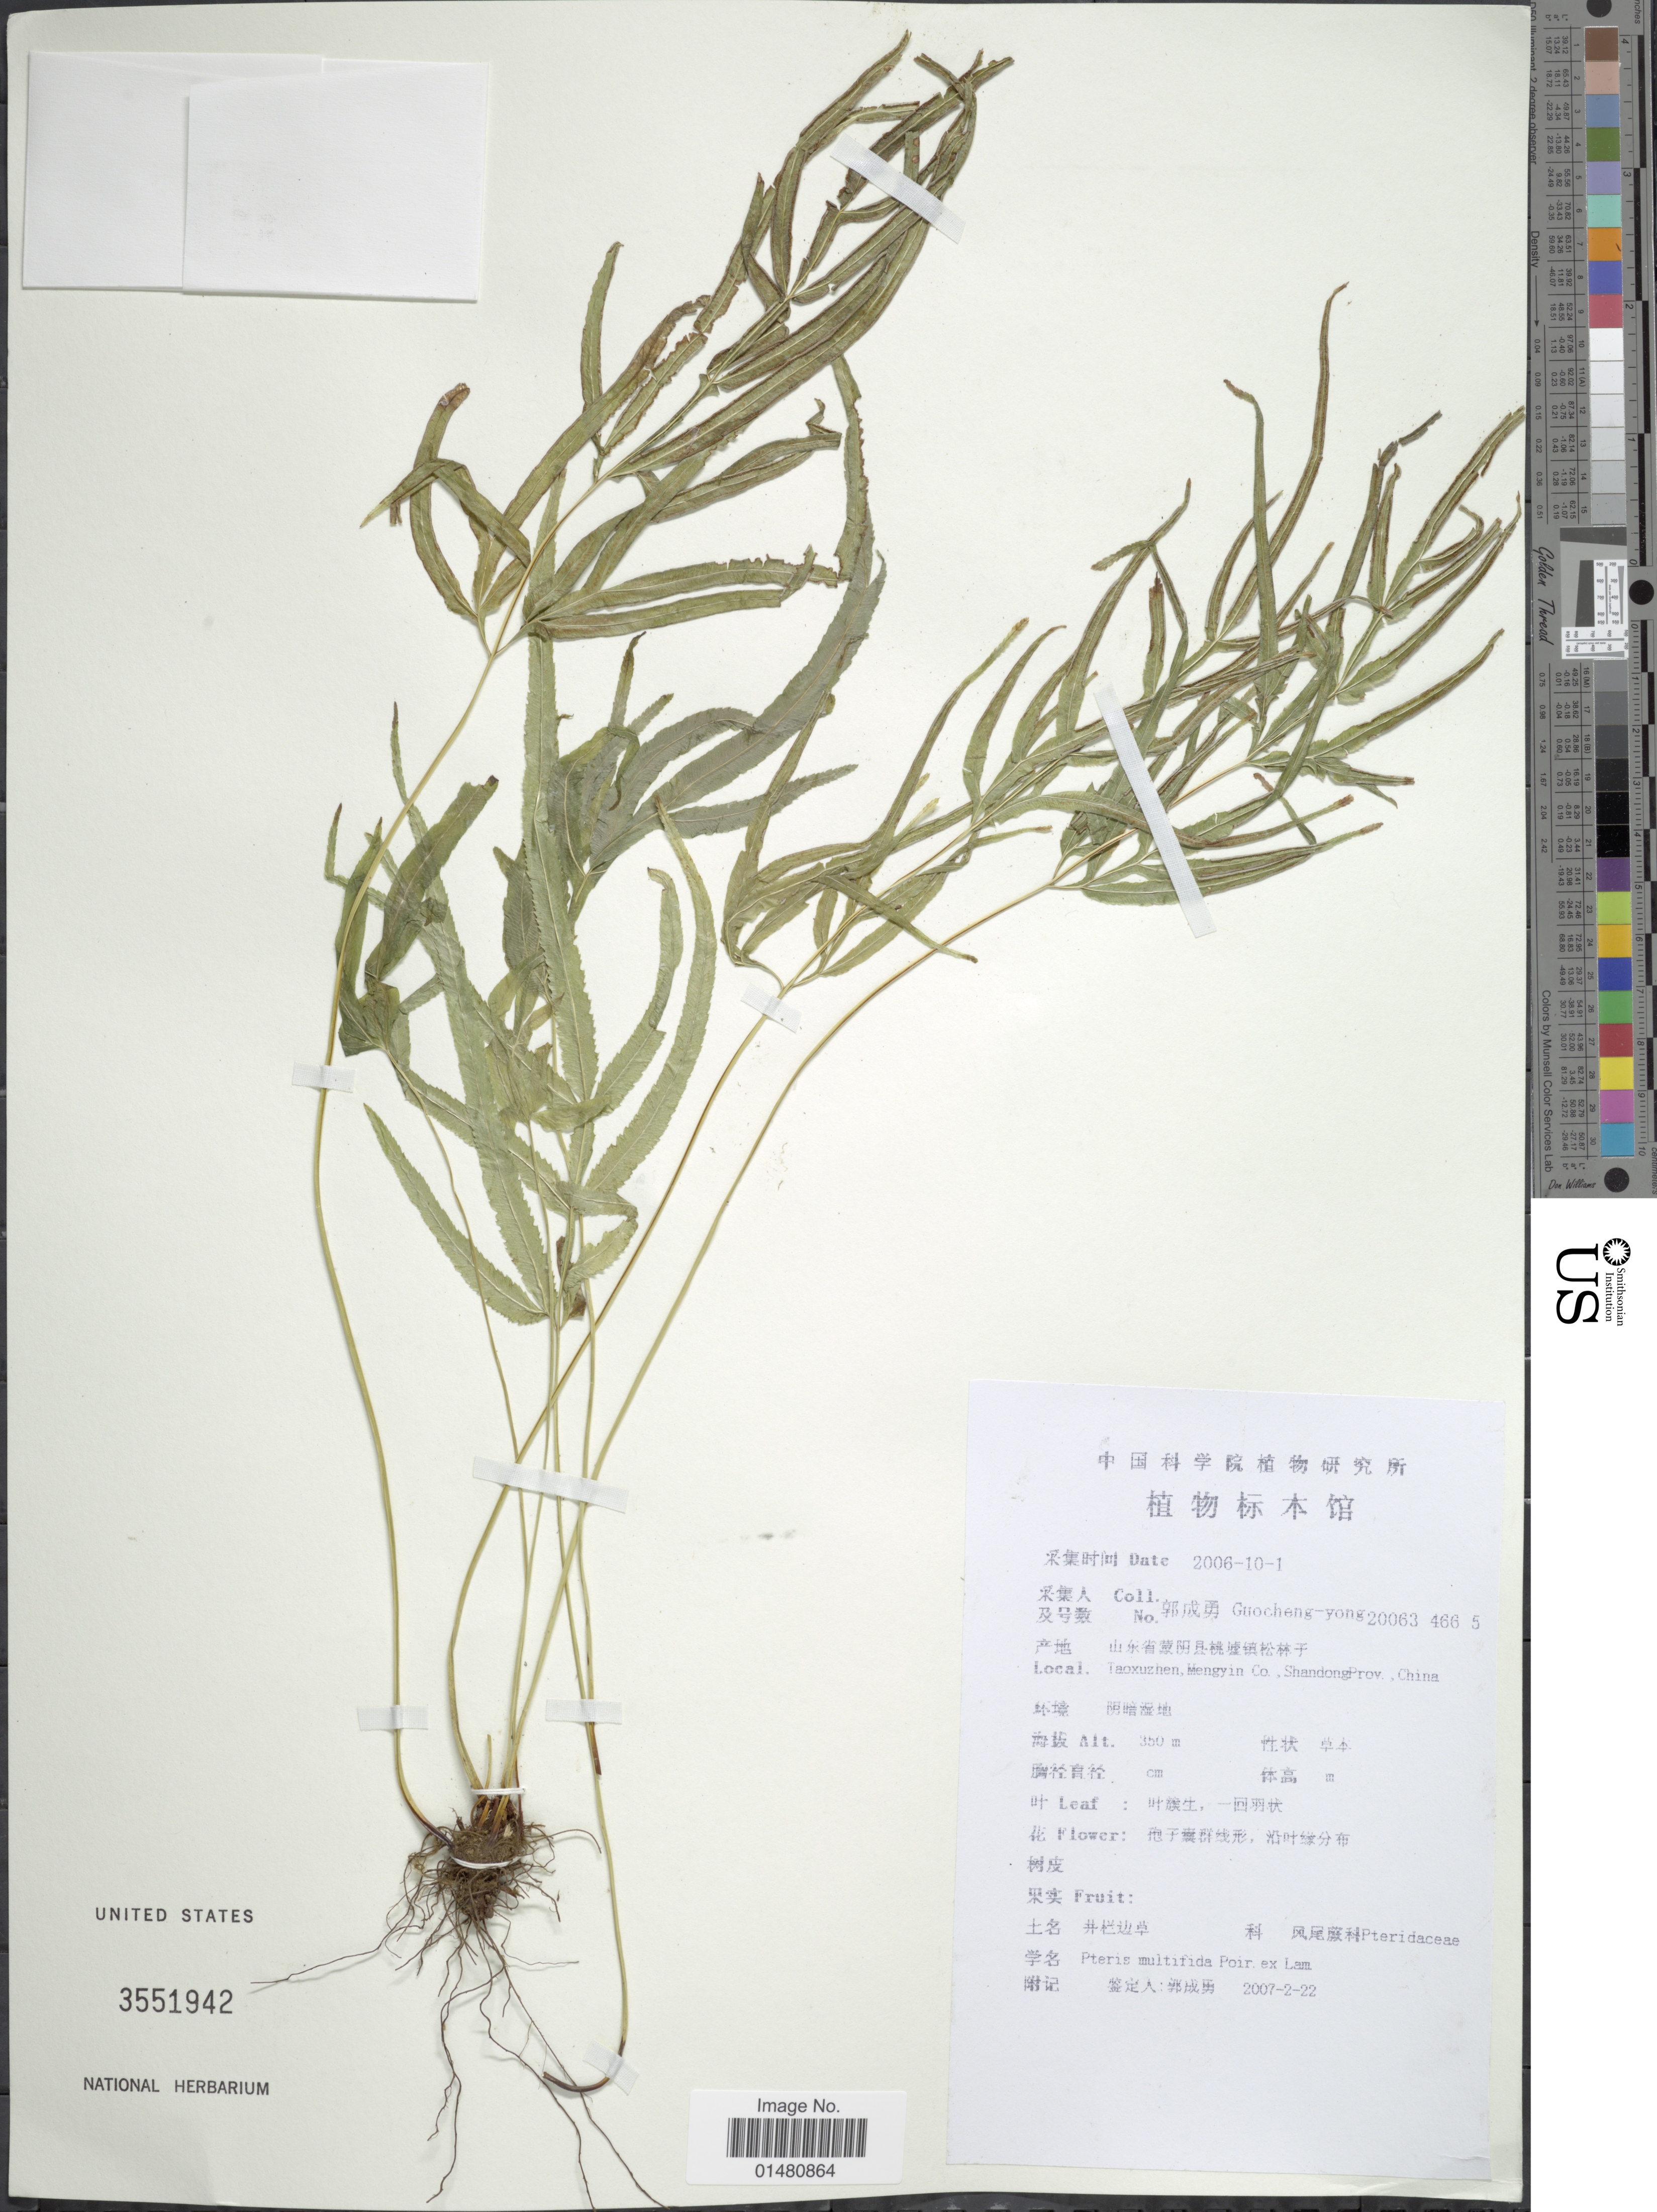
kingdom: Plantae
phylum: Tracheophyta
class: Polypodiopsida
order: Polypodiales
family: Pteridaceae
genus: Pteris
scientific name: Pteris multifida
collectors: Guo cheng-yong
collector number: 20063 466 5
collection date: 2006-10-01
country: China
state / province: Shandong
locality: Taoxuzhen, Mengyin Co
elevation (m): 350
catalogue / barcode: US 3551942